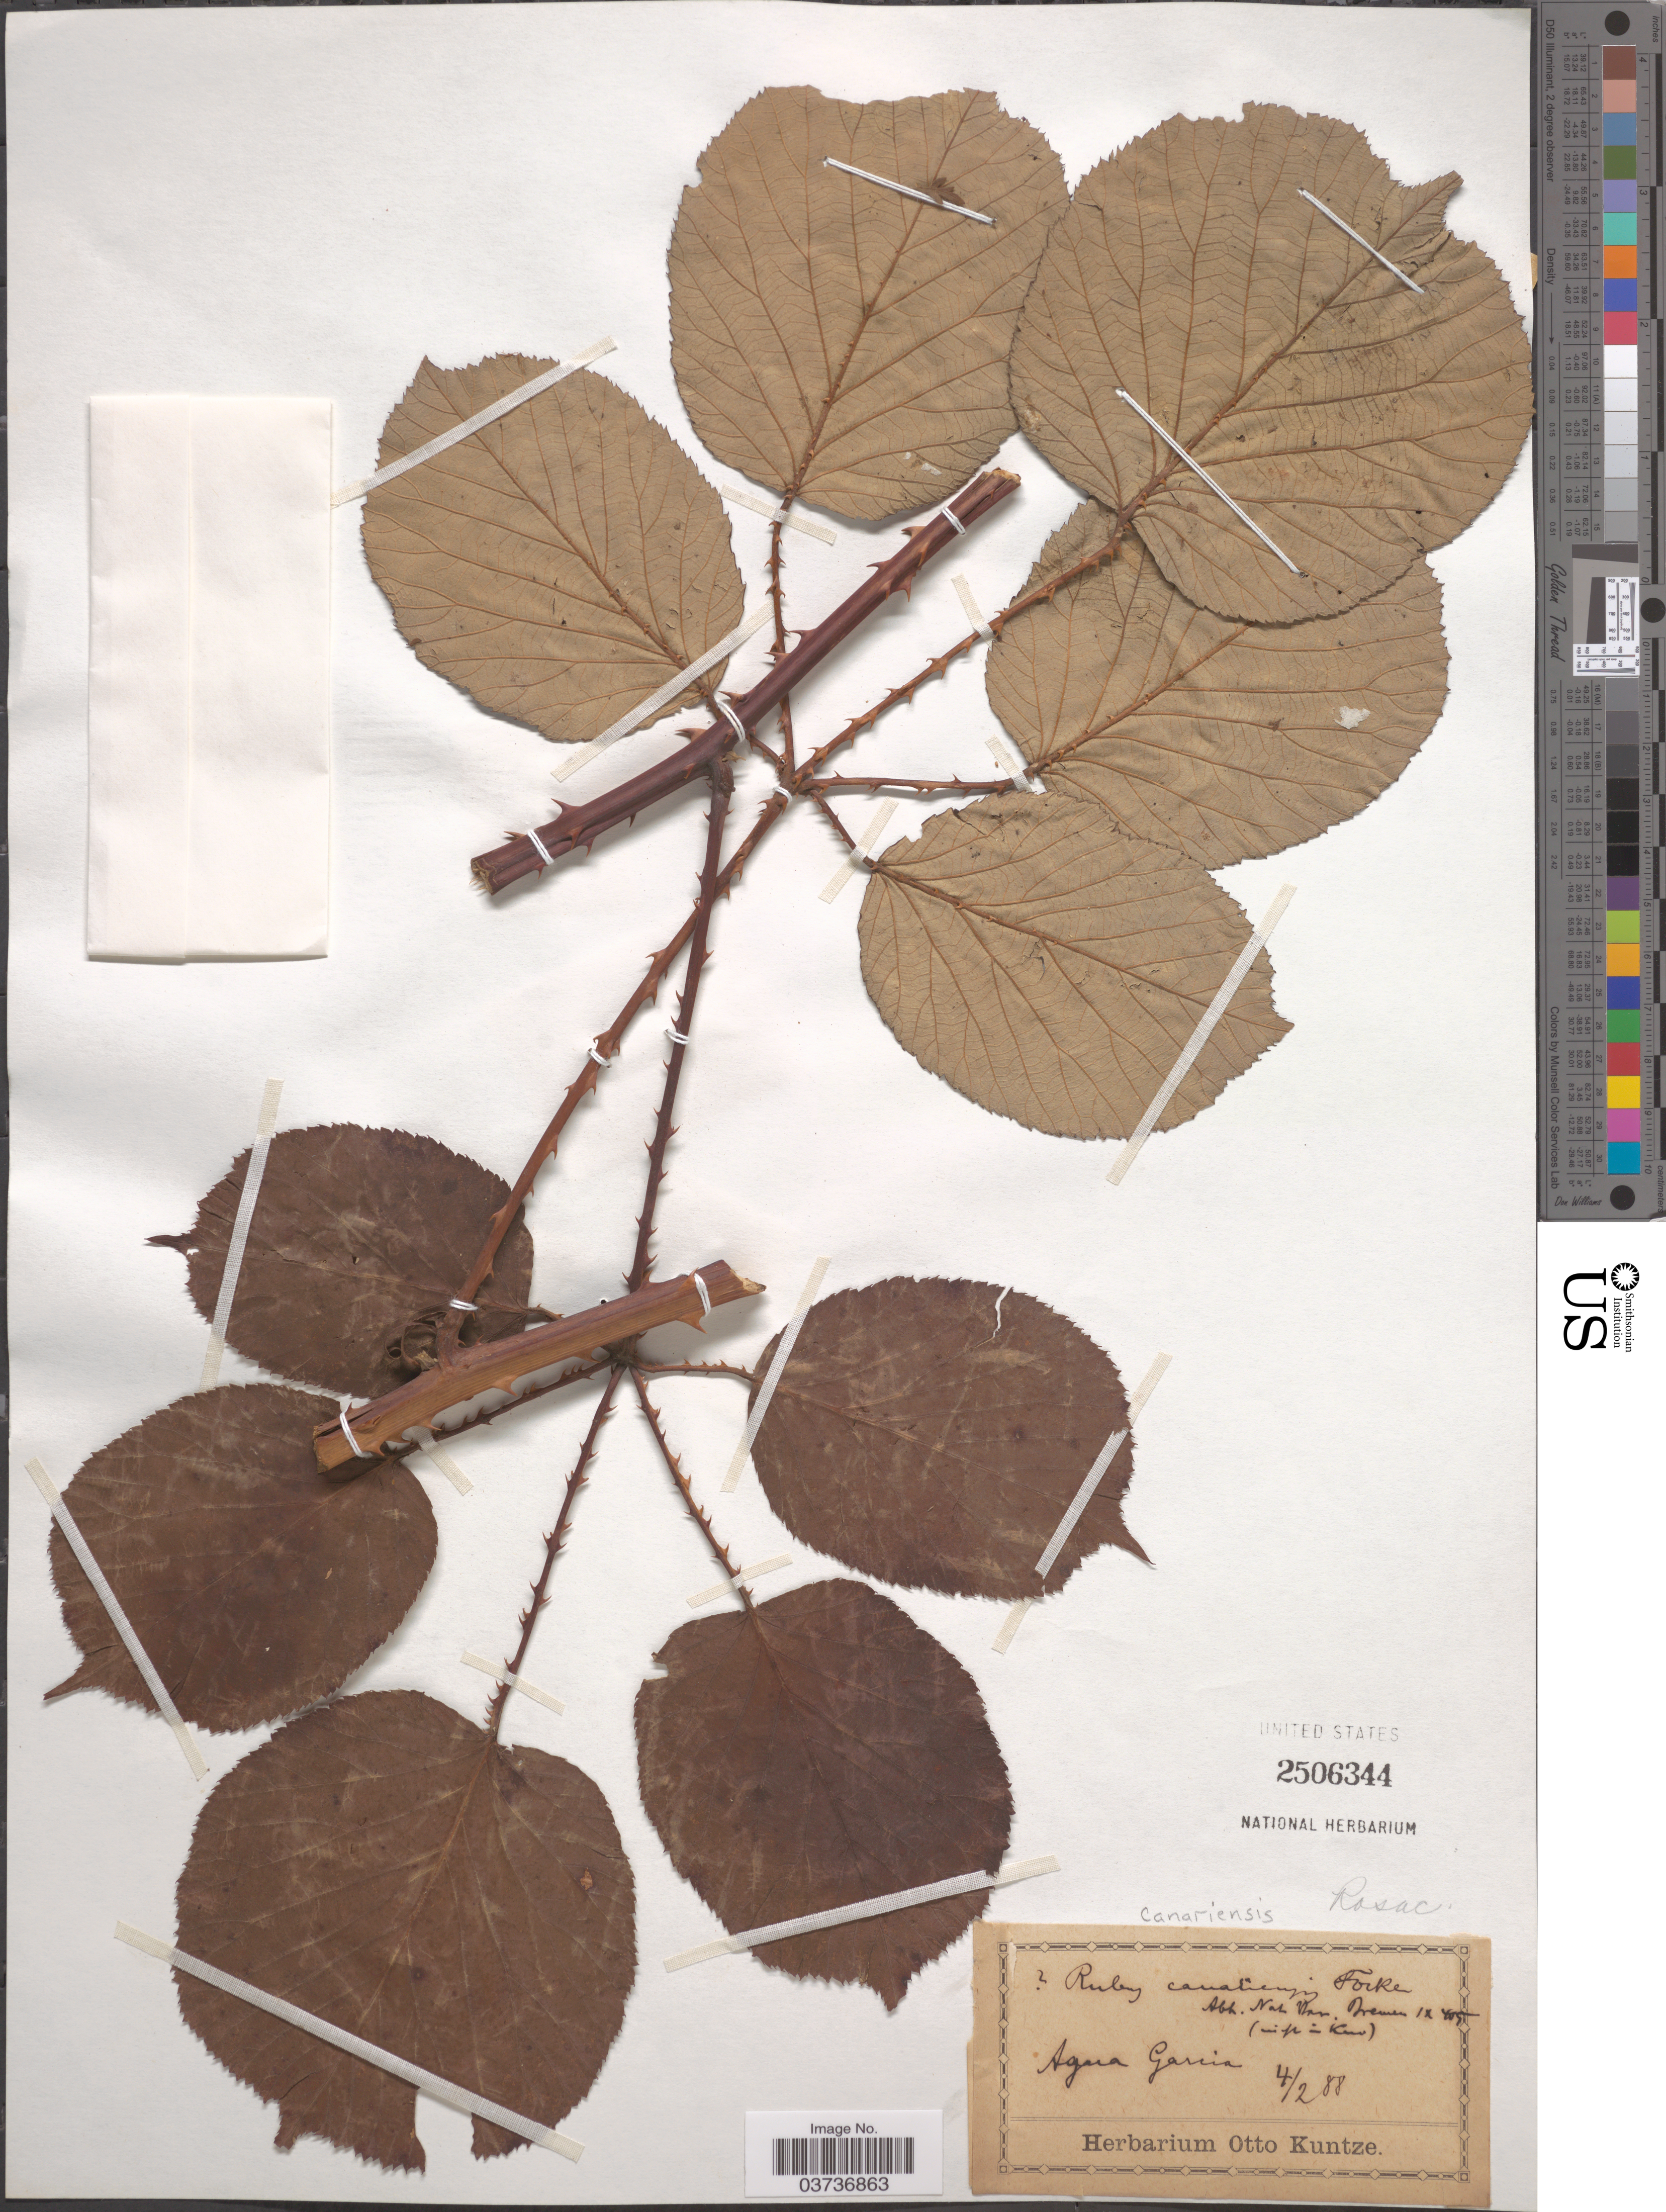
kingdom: Plantae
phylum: Tracheophyta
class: Magnoliopsida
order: Rosales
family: Rosaceae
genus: Rubus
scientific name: Rubus canariensis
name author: Focke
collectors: ex herb. Otto Kuntze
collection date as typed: Transcribed d/m/y: 4/2/88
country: Spain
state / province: Canarias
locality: Agua Garcia. Canariensis.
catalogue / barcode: US 2506344